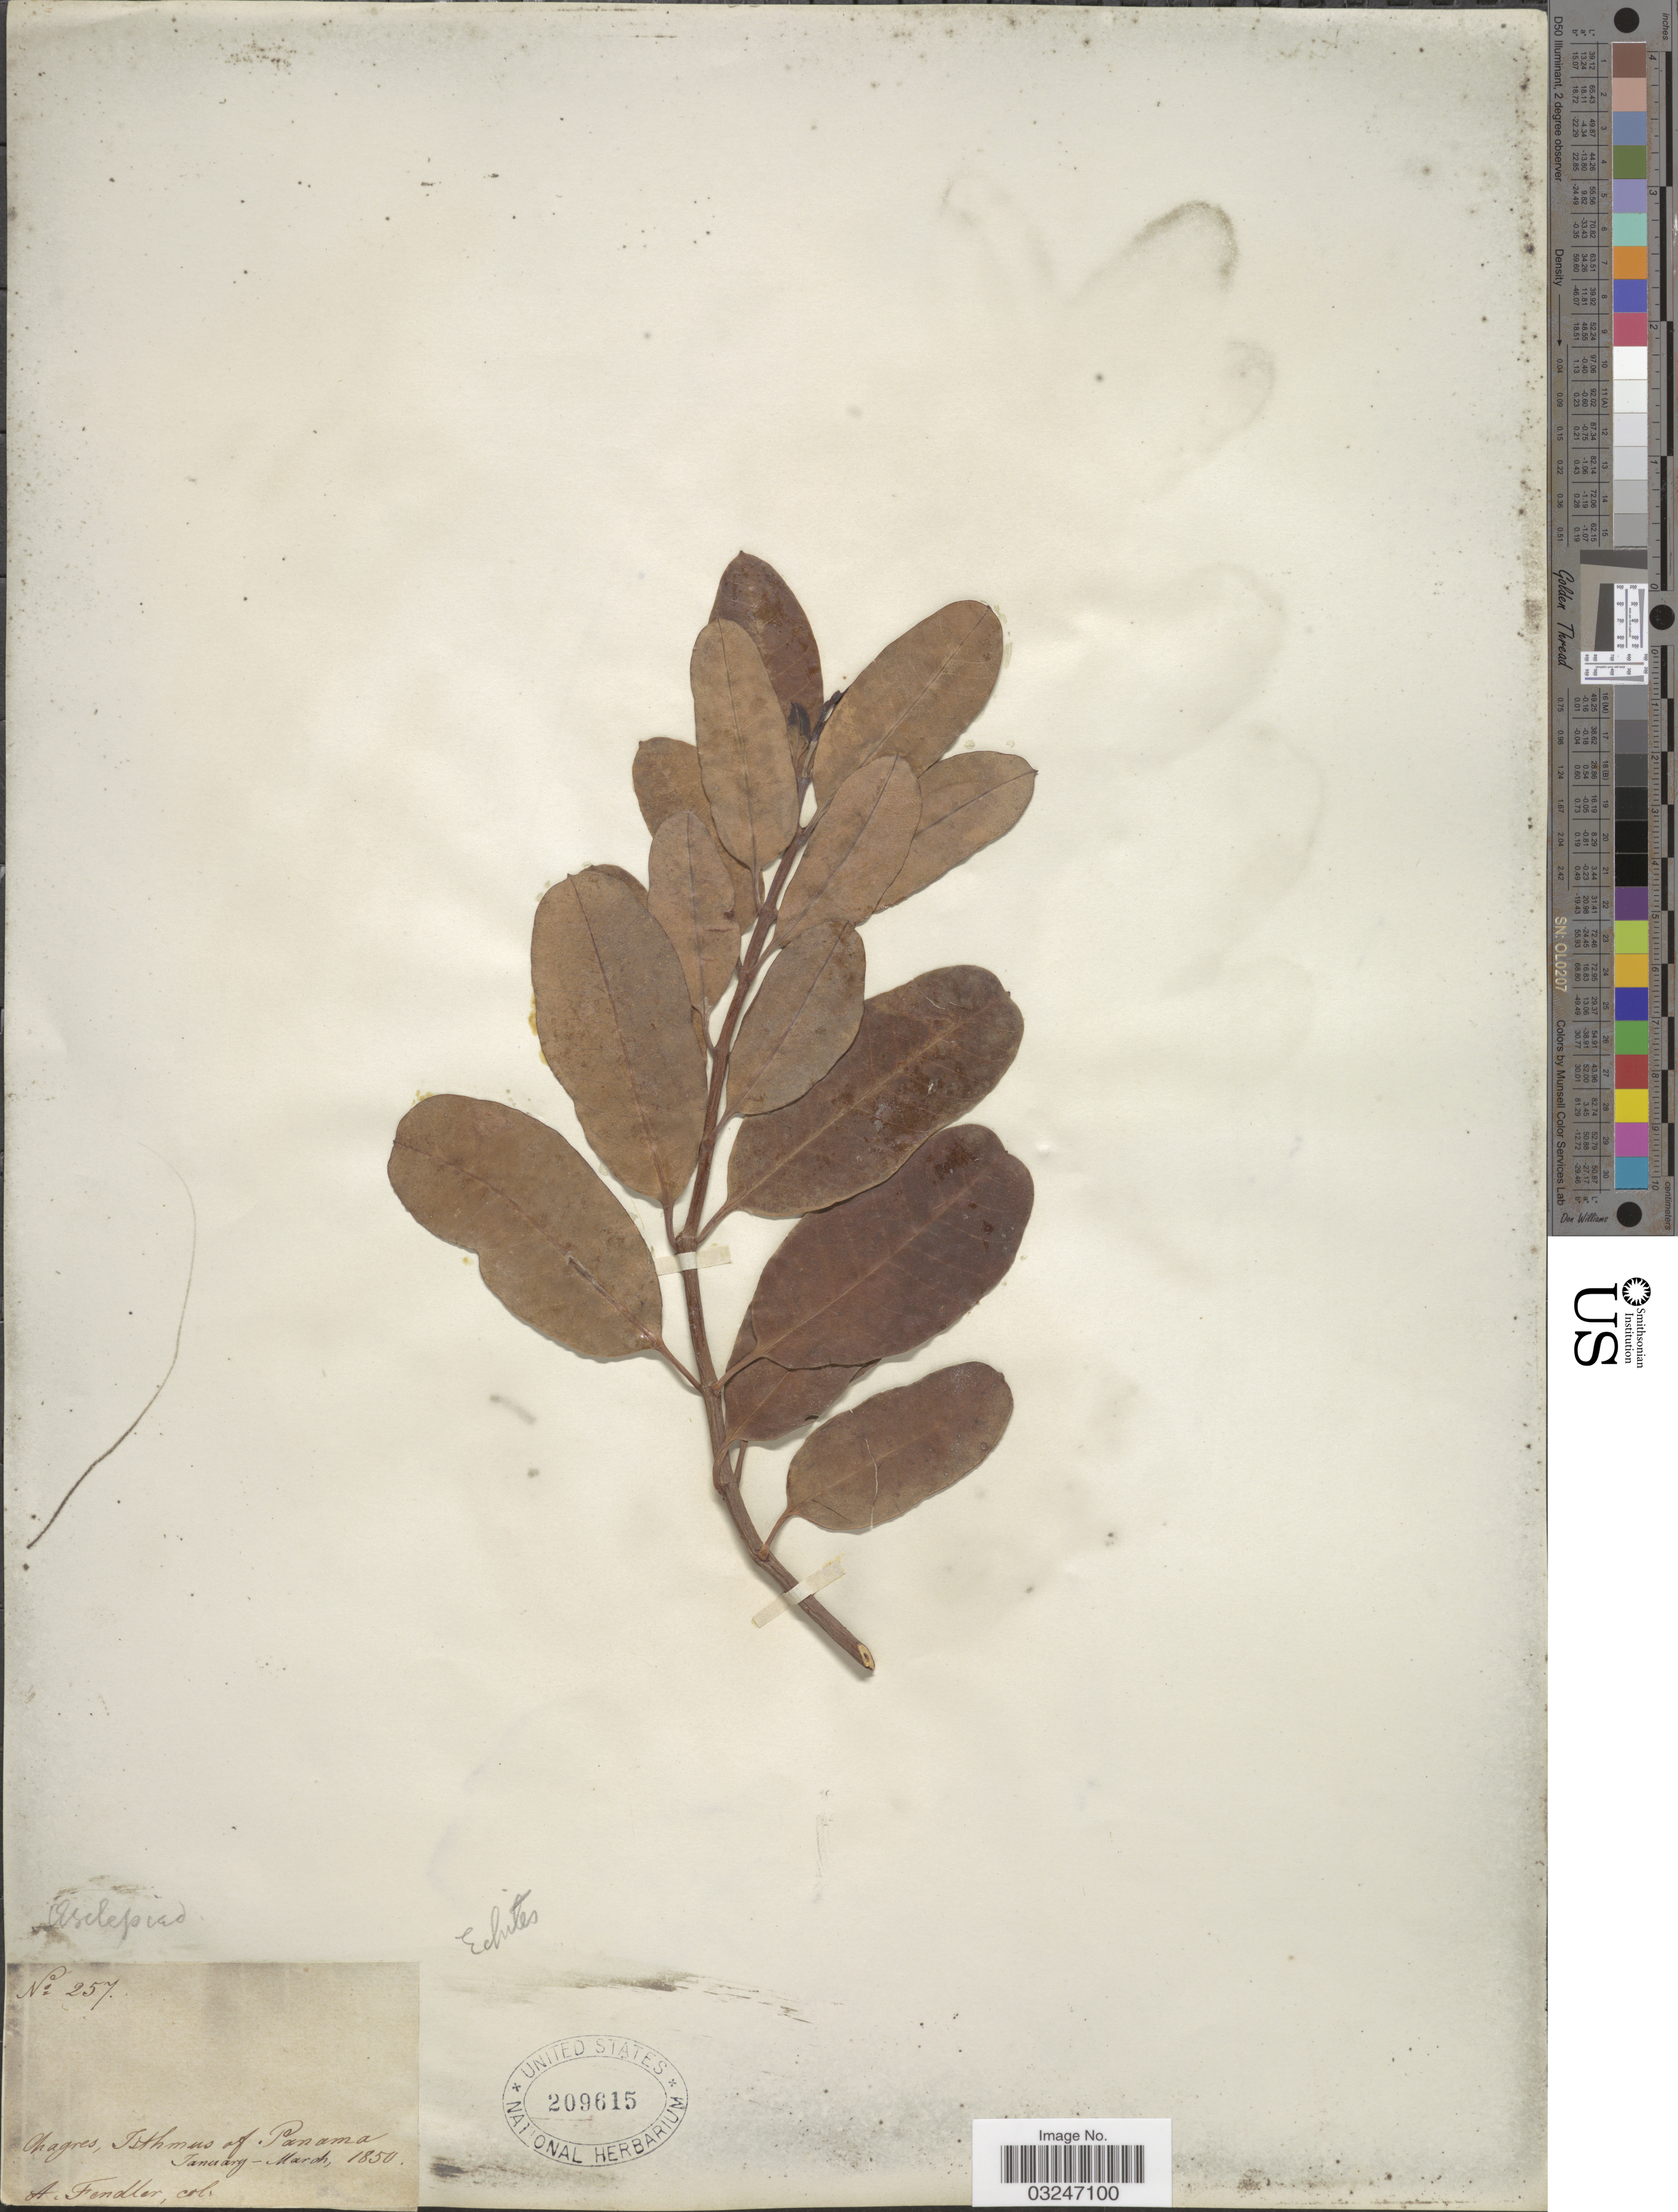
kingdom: Plantae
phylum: Tracheophyta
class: Magnoliopsida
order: Gentianales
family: Apocynaceae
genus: Rhabdadenia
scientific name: Rhabdadenia paludosa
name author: (Vahl) Miers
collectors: A. Fendler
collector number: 257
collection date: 1850-01/1850-03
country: Panama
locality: Chagres, Isthmus of Panama.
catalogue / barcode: US 209615